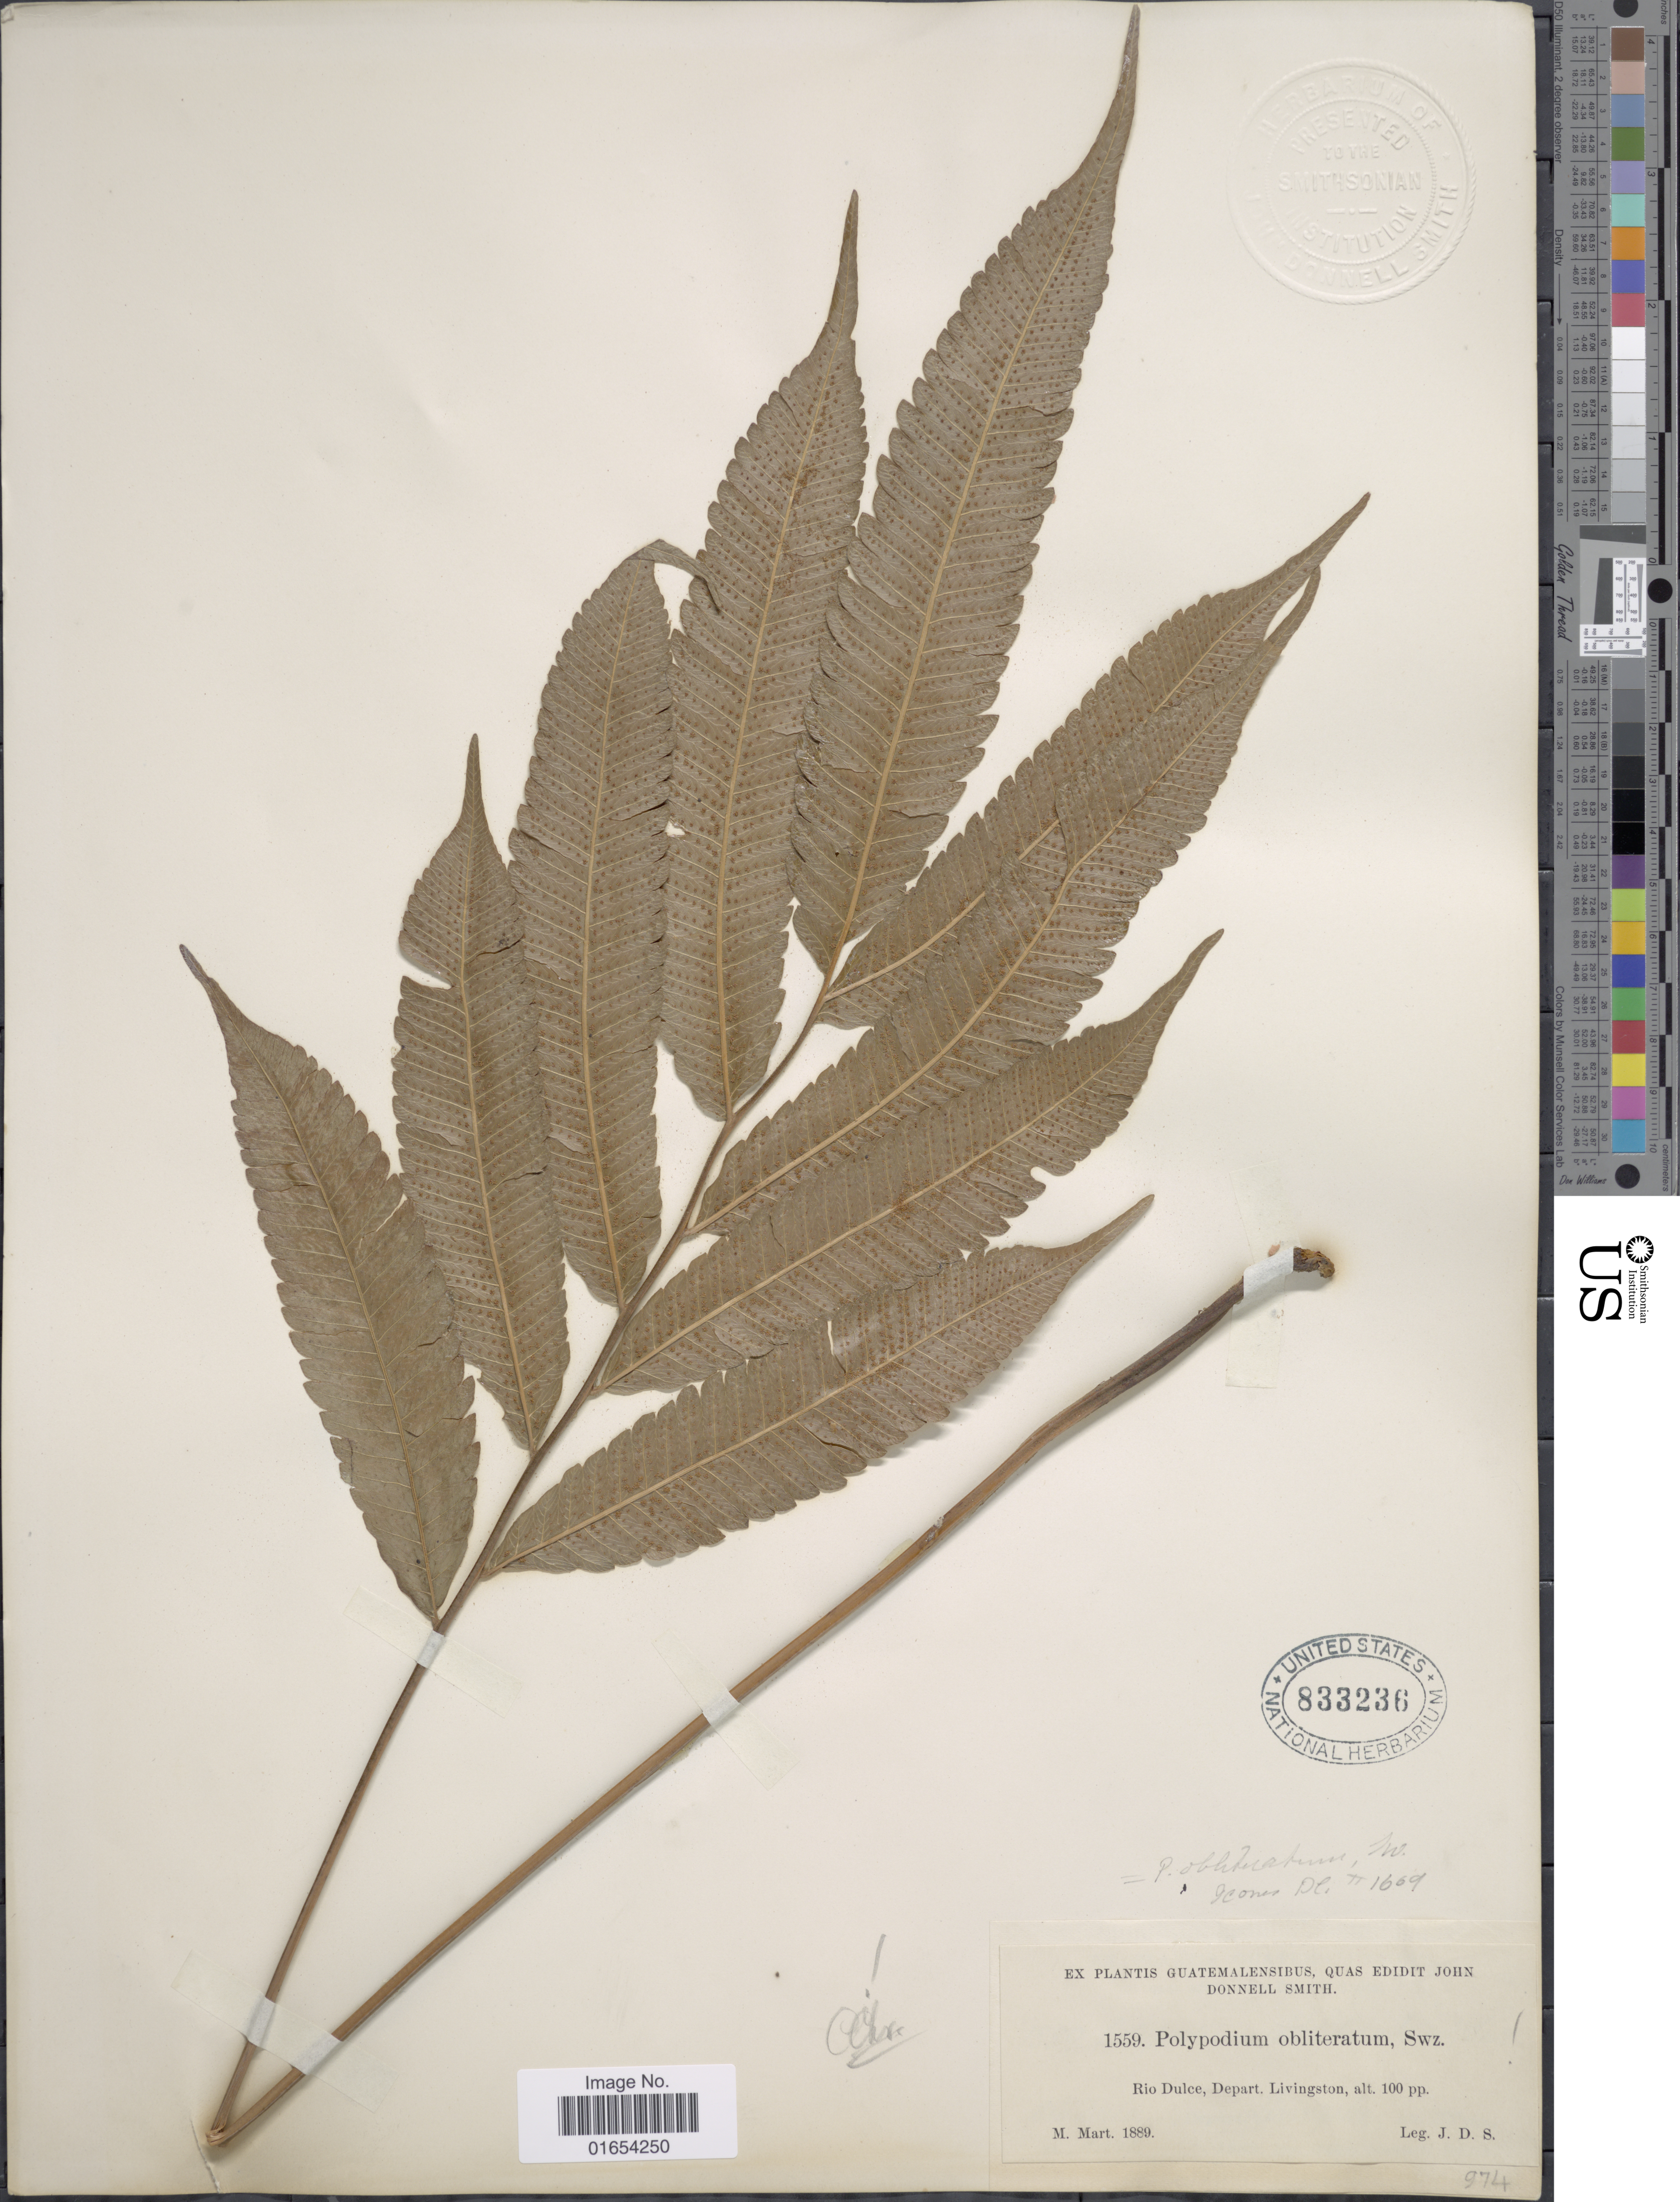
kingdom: Plantae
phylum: Tracheophyta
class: Polypodiopsida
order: Polypodiales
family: Thelypteridaceae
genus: Goniopteris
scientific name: Goniopteris obliterata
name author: (Sw.) C. Presl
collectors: J. Donnell Smith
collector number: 1559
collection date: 1889-03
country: Guatemala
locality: Rio Dulce, Depart. Livingston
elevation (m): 30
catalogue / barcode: US 833236